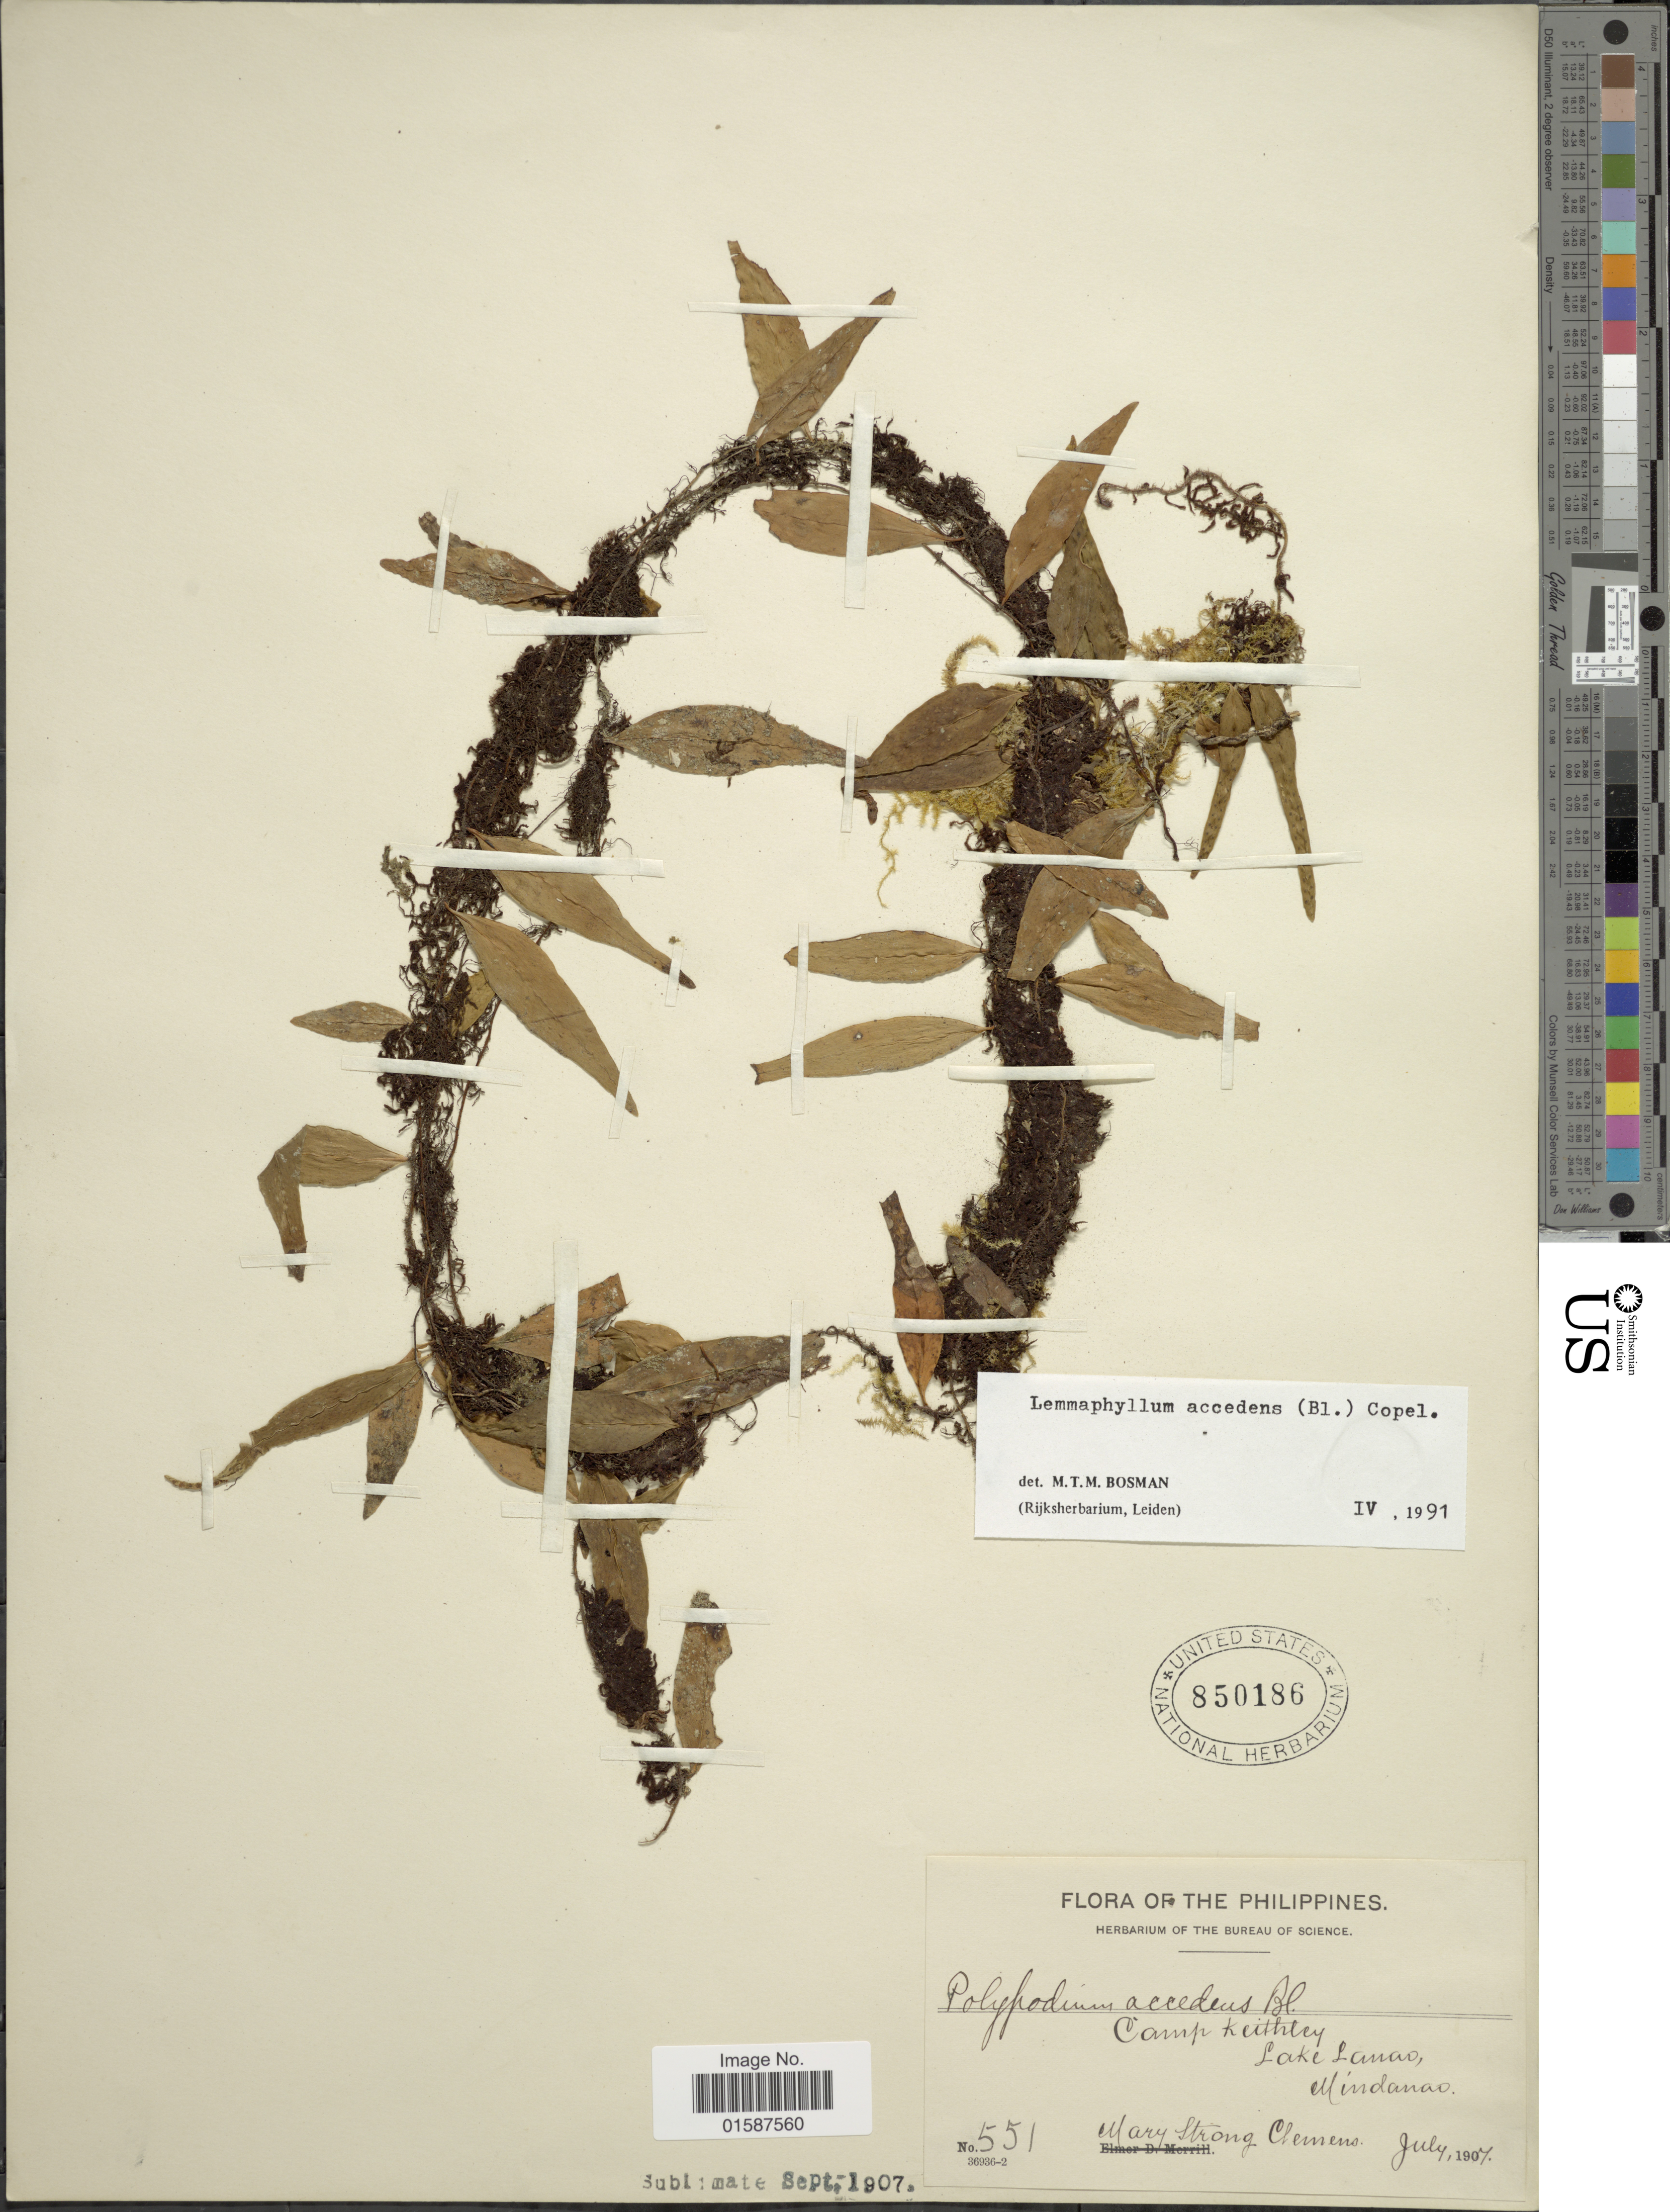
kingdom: Plantae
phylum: Tracheophyta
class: Polypodiopsida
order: Polypodiales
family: Polypodiaceae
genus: Lemmaphyllum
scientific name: Lemmaphyllum accedens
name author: (Blume) Donk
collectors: M. S. Clemens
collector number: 551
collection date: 1907-07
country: Philippines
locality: Camp Keithley, Lake Lanao, Mindanao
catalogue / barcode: US 850186